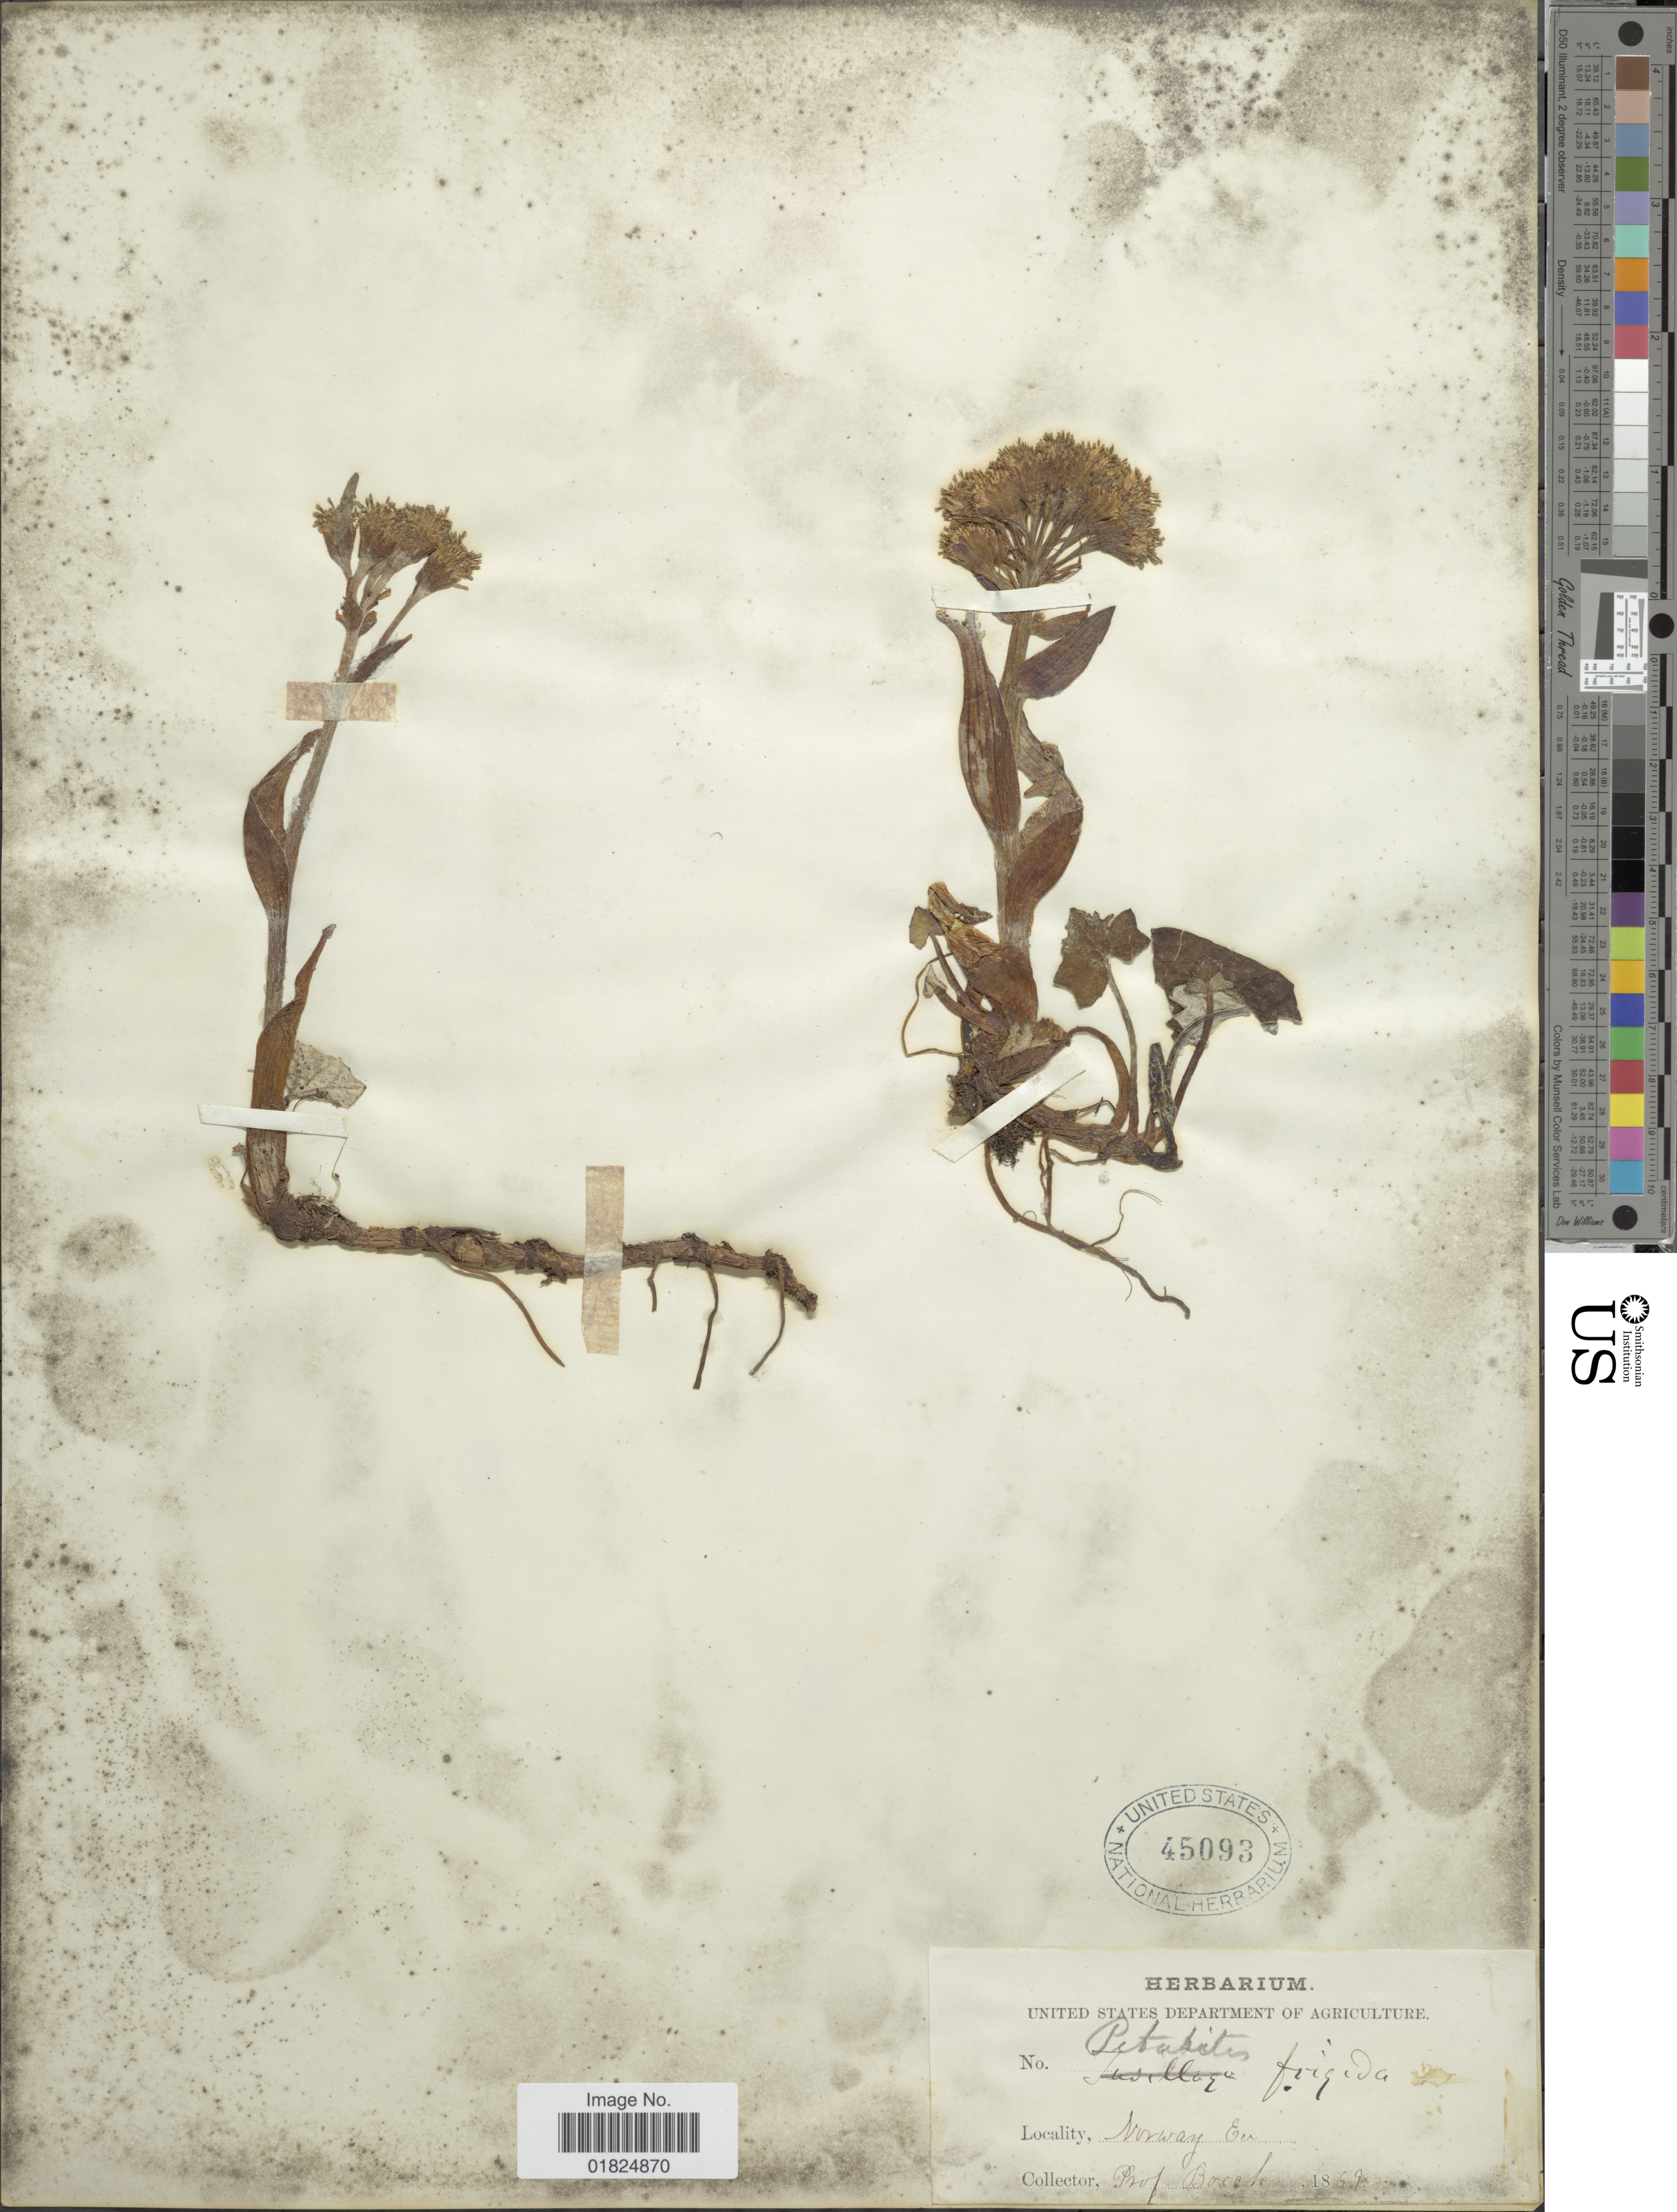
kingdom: Plantae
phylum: Tracheophyta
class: Magnoliopsida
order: Asterales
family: Asteraceae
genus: Petasites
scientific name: Petasites frigidus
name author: (L.) Fr.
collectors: P. Boeck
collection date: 1869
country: Norway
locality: Eu.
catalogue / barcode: US 45093